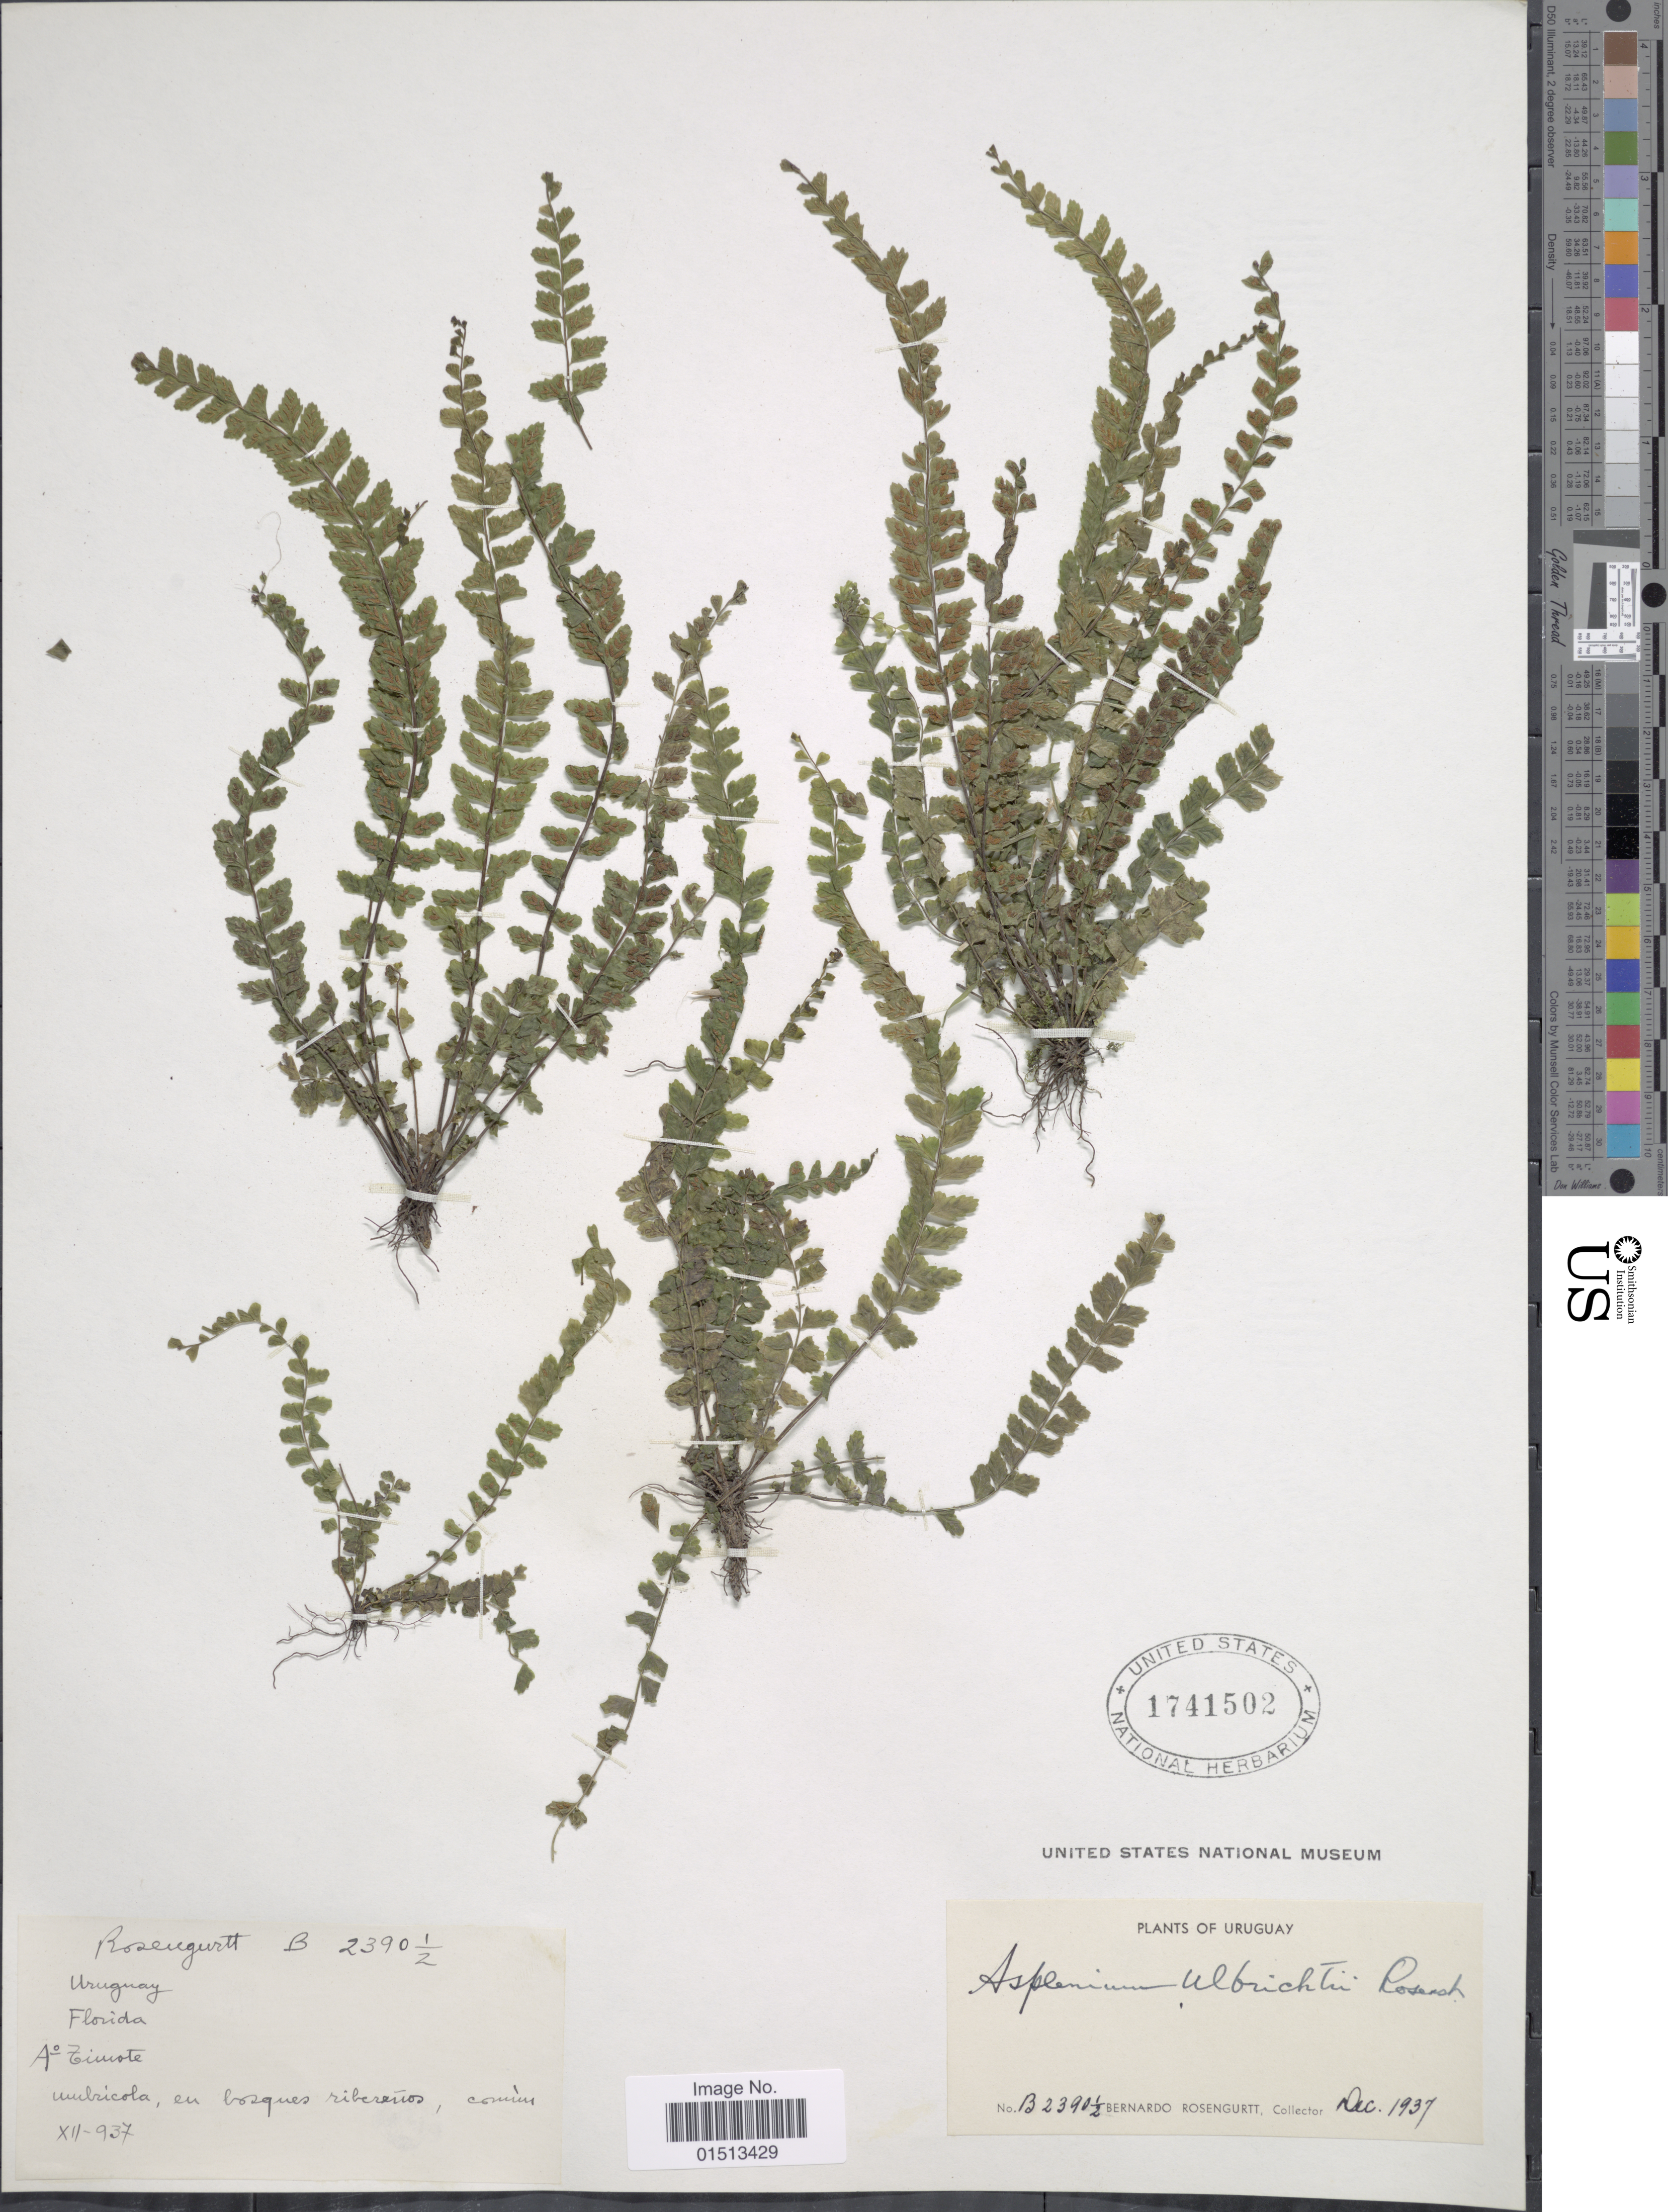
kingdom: Plantae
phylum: Tracheophyta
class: Polypodiopsida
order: Polypodiales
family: Aspleniaceae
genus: Asplenium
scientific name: Asplenium ulbrichtii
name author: Rosenst.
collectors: B. Rosengurtt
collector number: B2390½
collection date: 1937-12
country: Uruguay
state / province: Florida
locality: Ao Timote.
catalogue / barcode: US 1741502